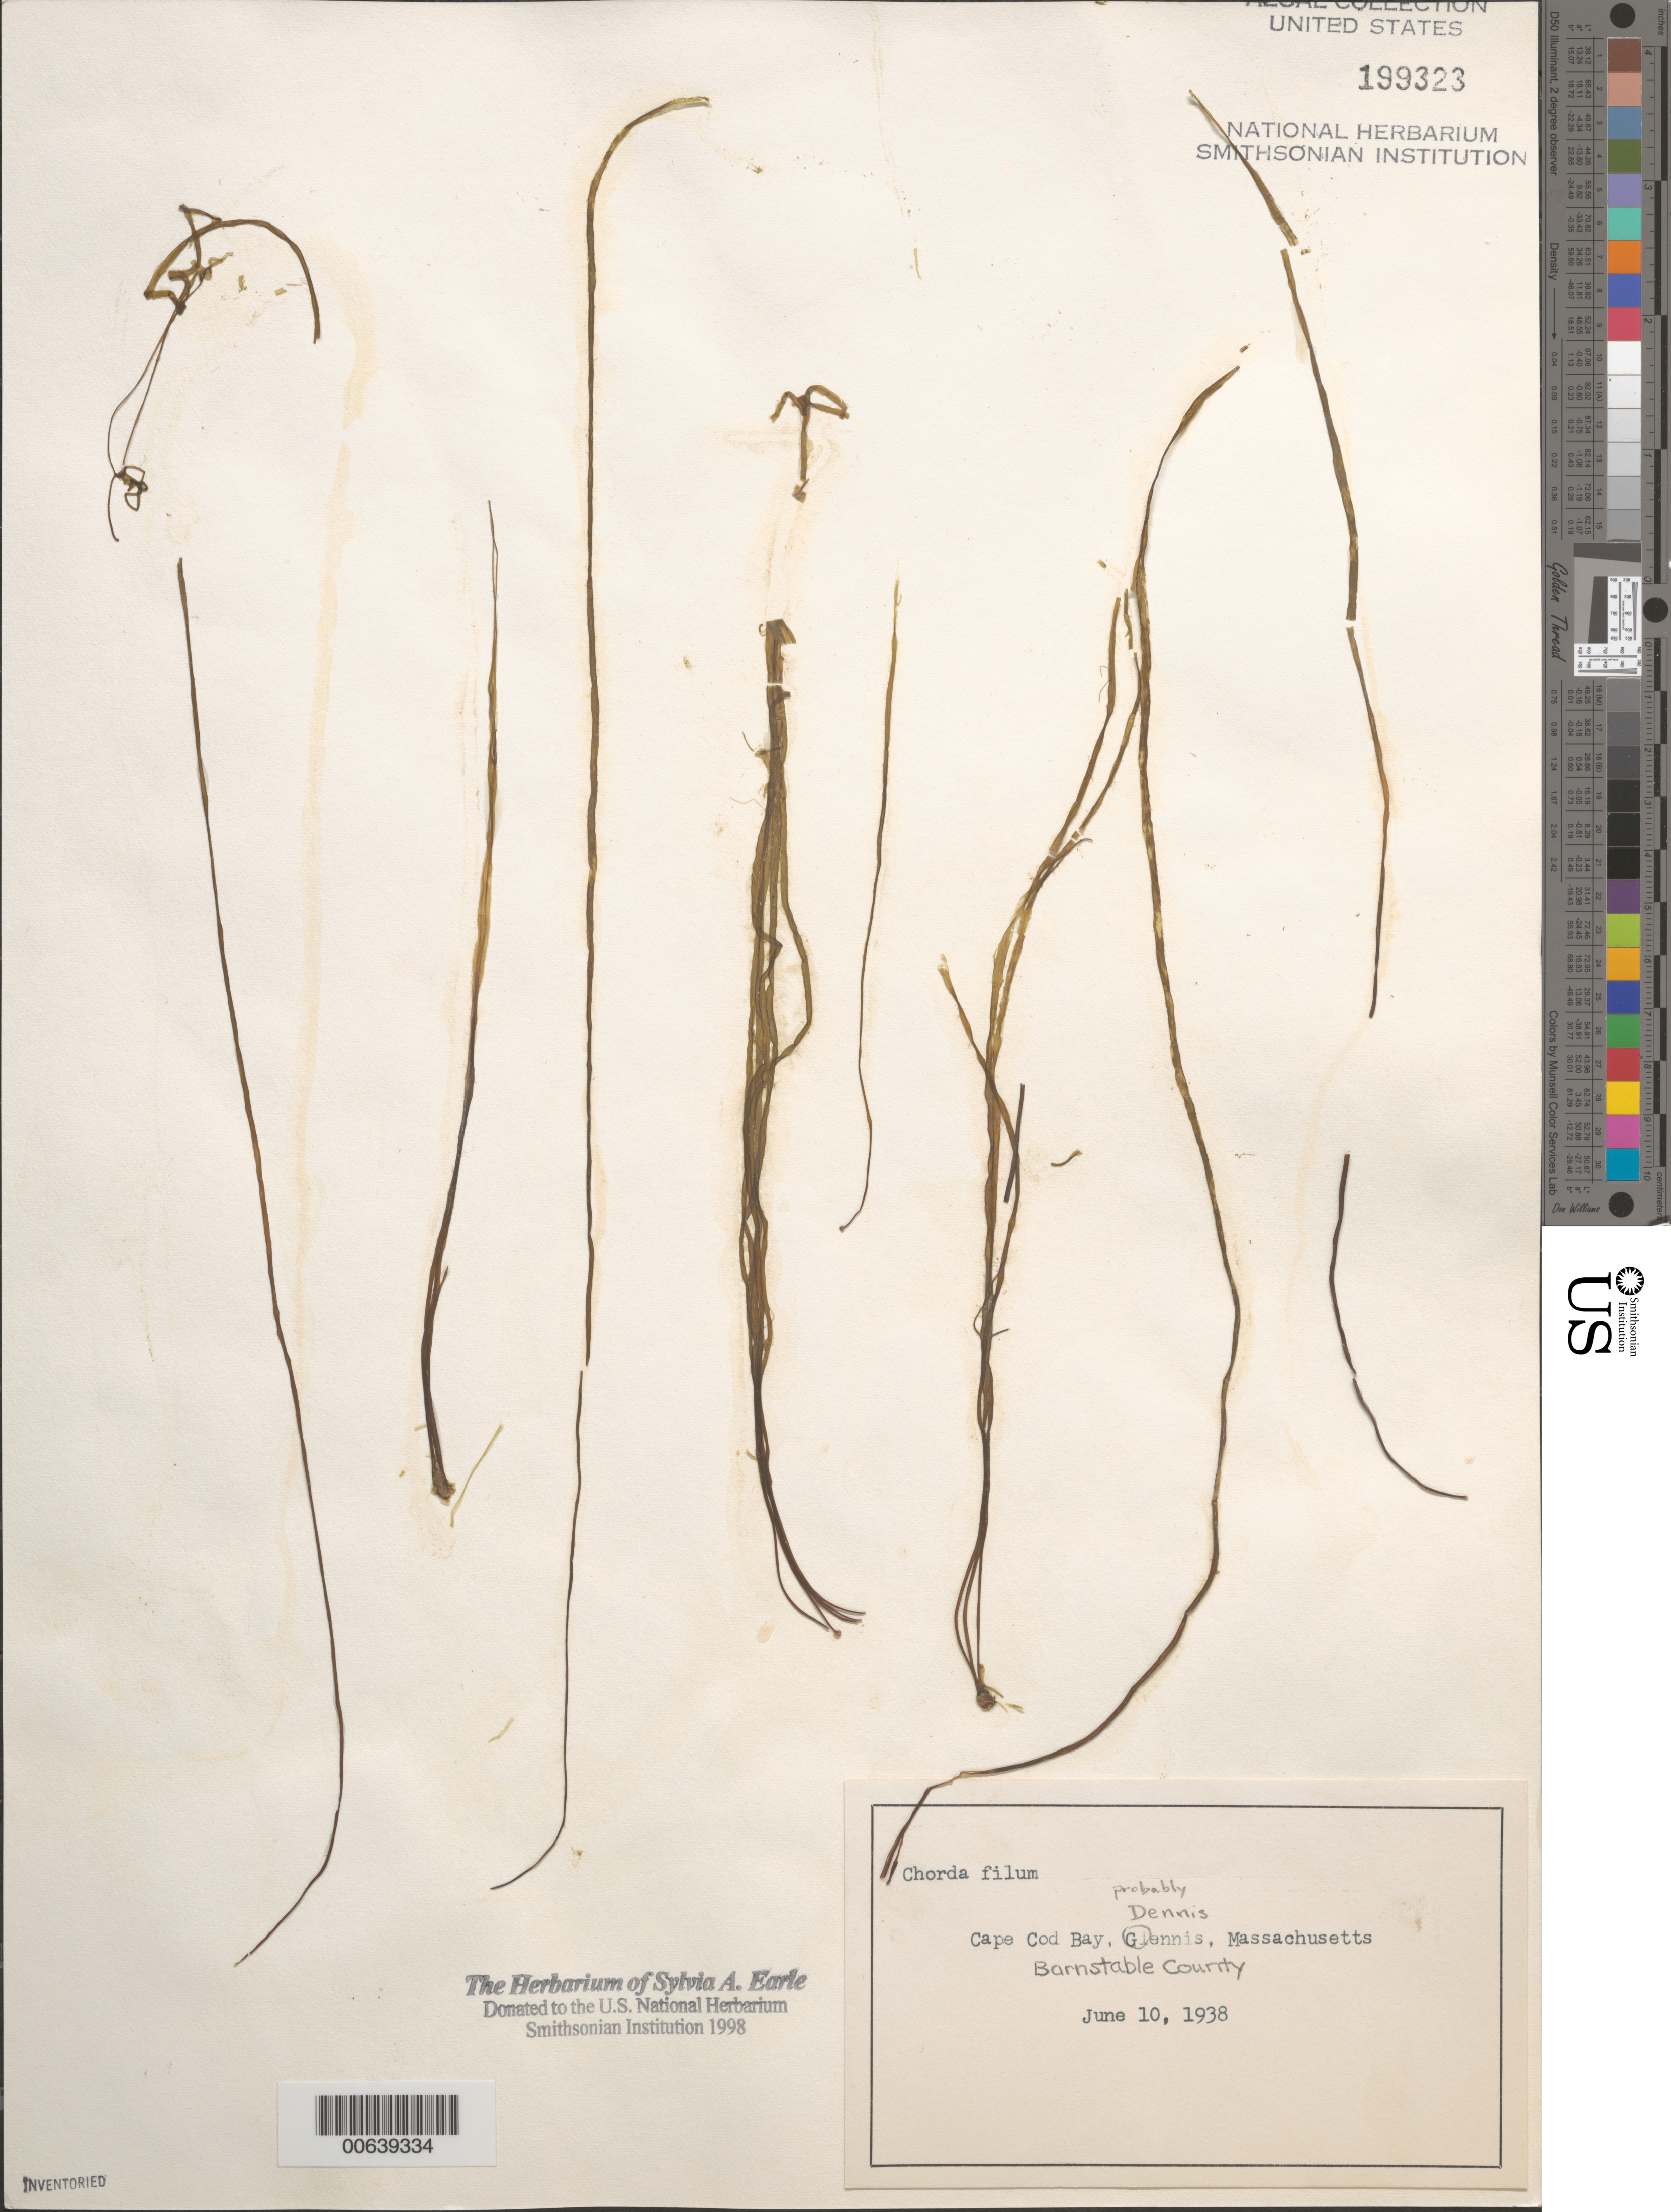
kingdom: Chromista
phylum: Ochrophyta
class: Phaeophyceae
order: Laminariales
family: Chordaceae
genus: Chorda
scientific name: Chorda filum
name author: (L.) Stackh.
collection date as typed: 10 Jun 1938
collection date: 1938-06-10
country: United States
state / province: Massachusetts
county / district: Barnstable County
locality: Cape Cod Bay, Dennis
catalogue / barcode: US 199323